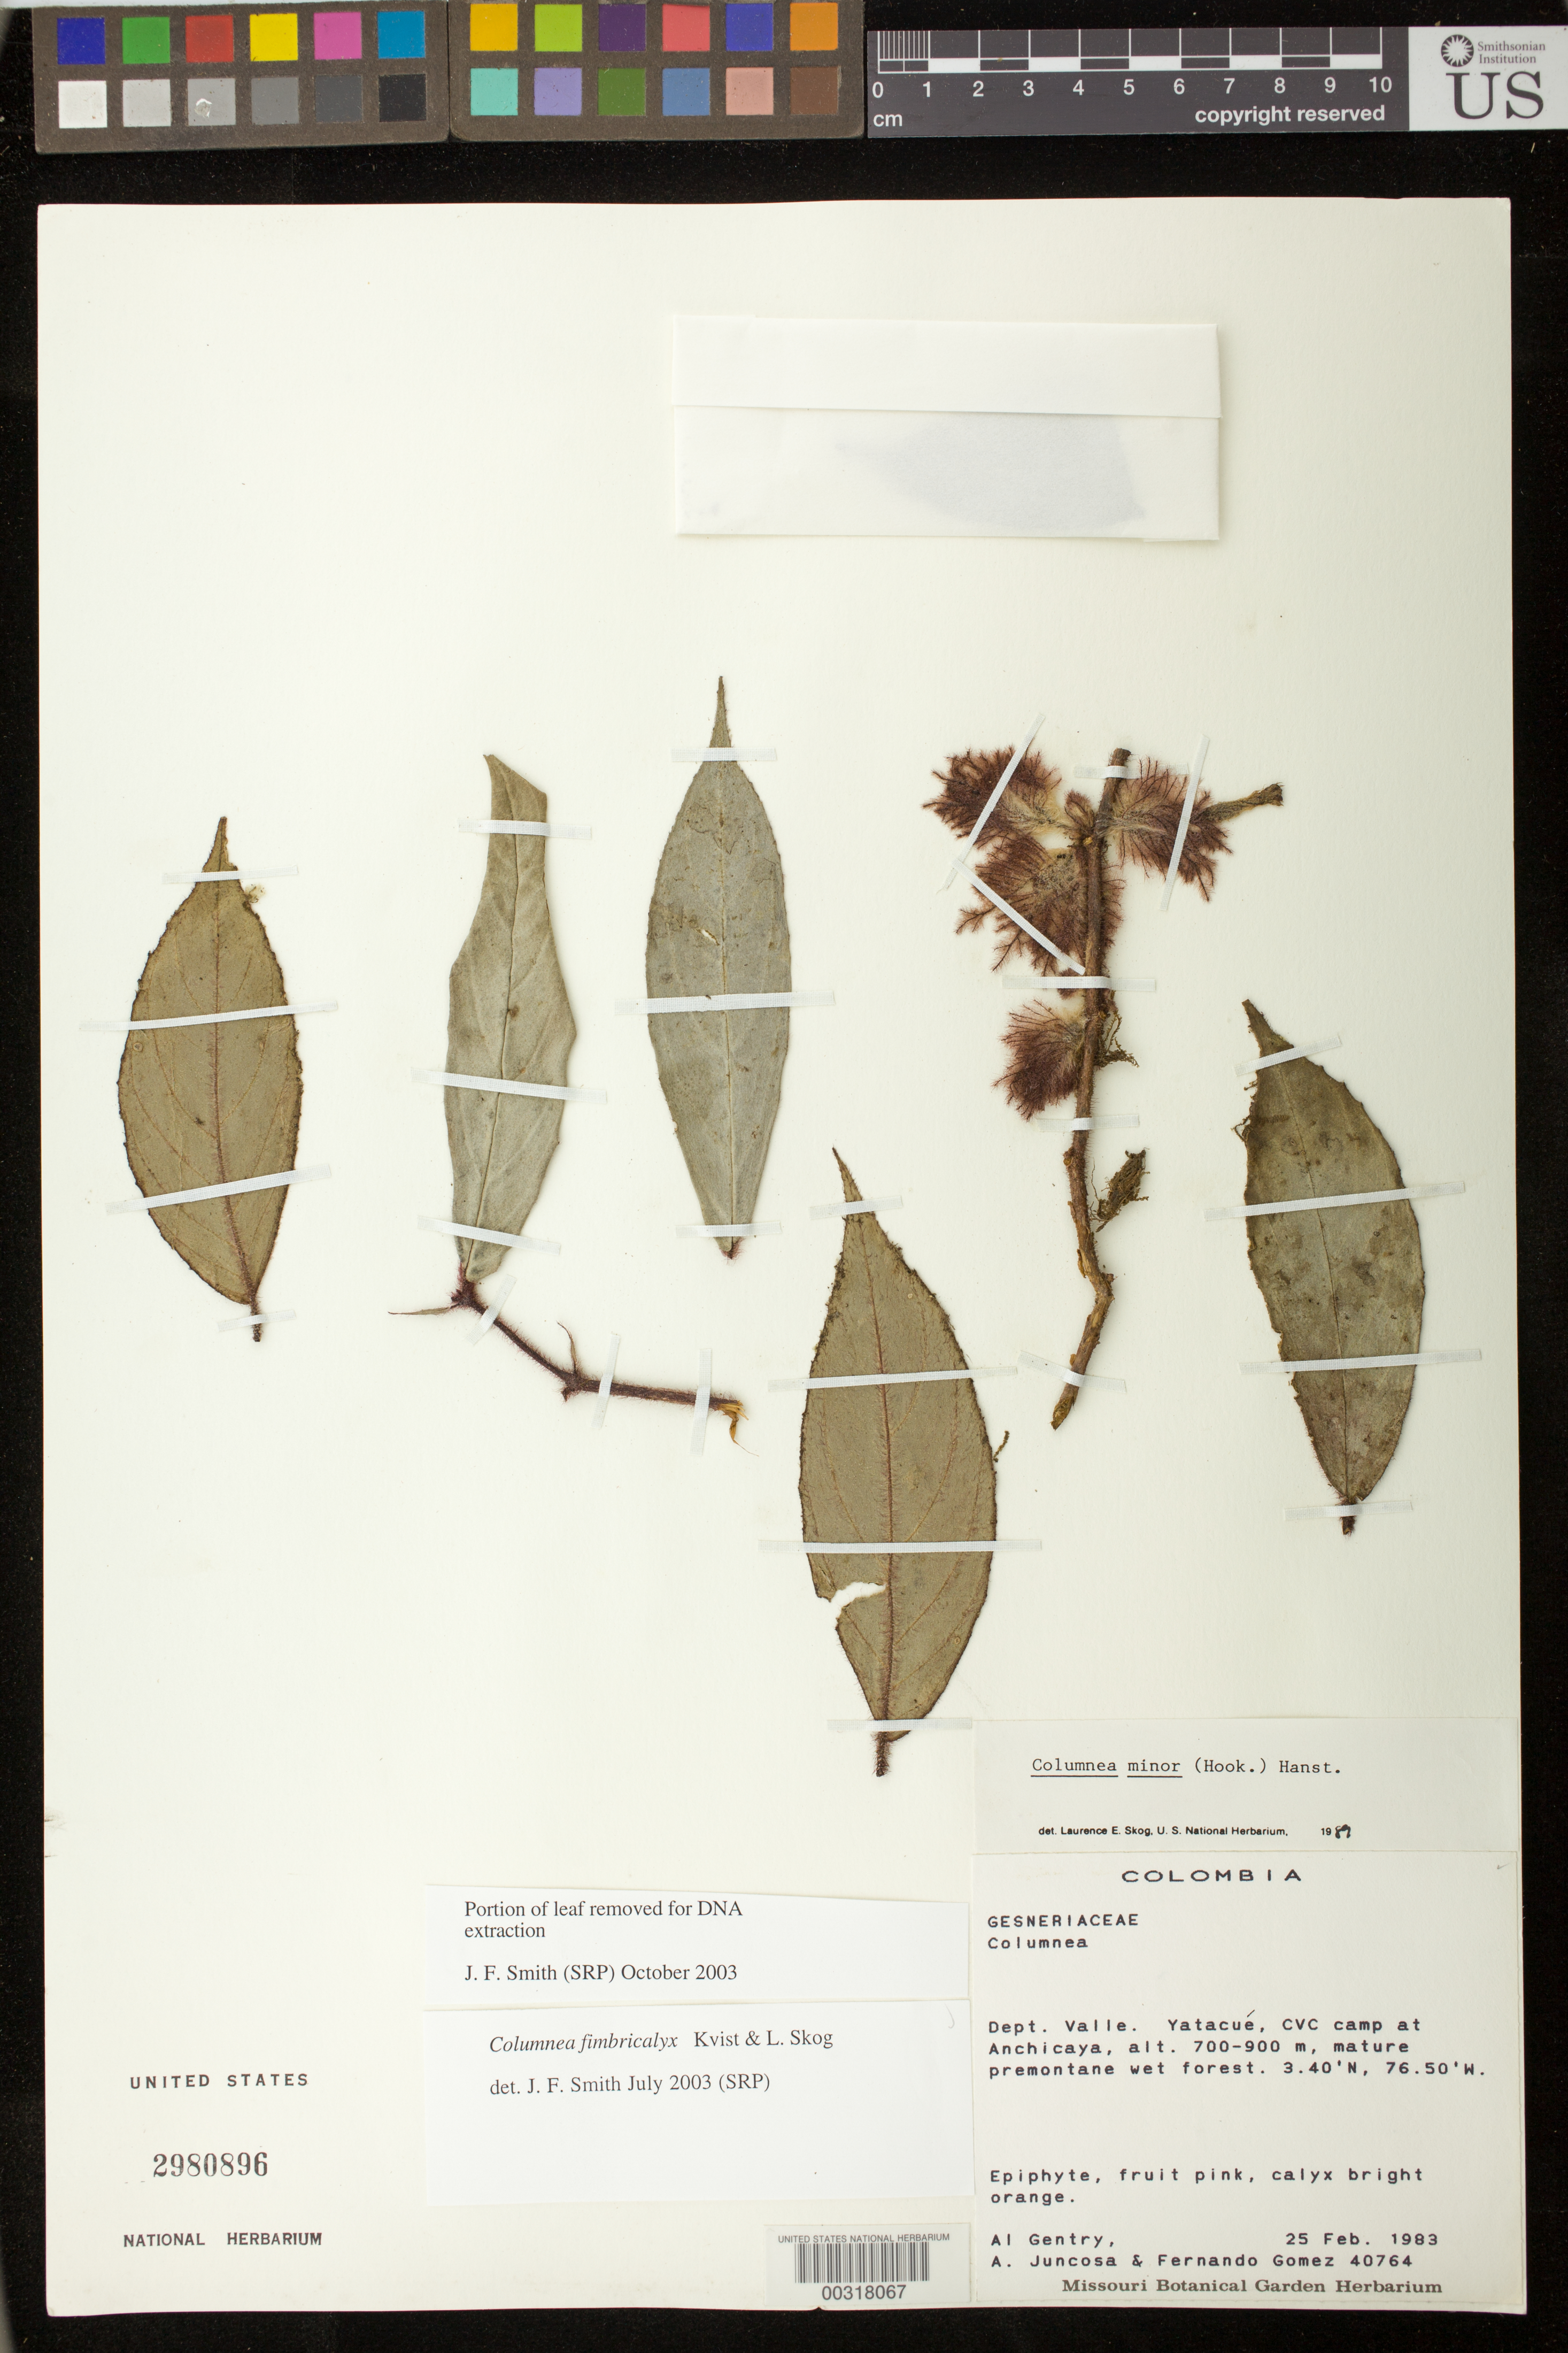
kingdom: Plantae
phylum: Tracheophyta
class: Magnoliopsida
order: Lamiales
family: Gesneriaceae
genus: Columnea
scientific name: Columnea fimbricalyx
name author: L.P. Kvist & L.E. Skog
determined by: Smith, J. F.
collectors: A. H. Gentry, A. Juncosa & F. Gomez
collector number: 40764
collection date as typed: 25 Feb 1983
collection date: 1983-02-25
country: Colombia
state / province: Valle del Cauca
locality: Yatacué, CVC camp at Anchicaya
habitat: Mature premontane wet forest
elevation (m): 700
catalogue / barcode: US 2980896